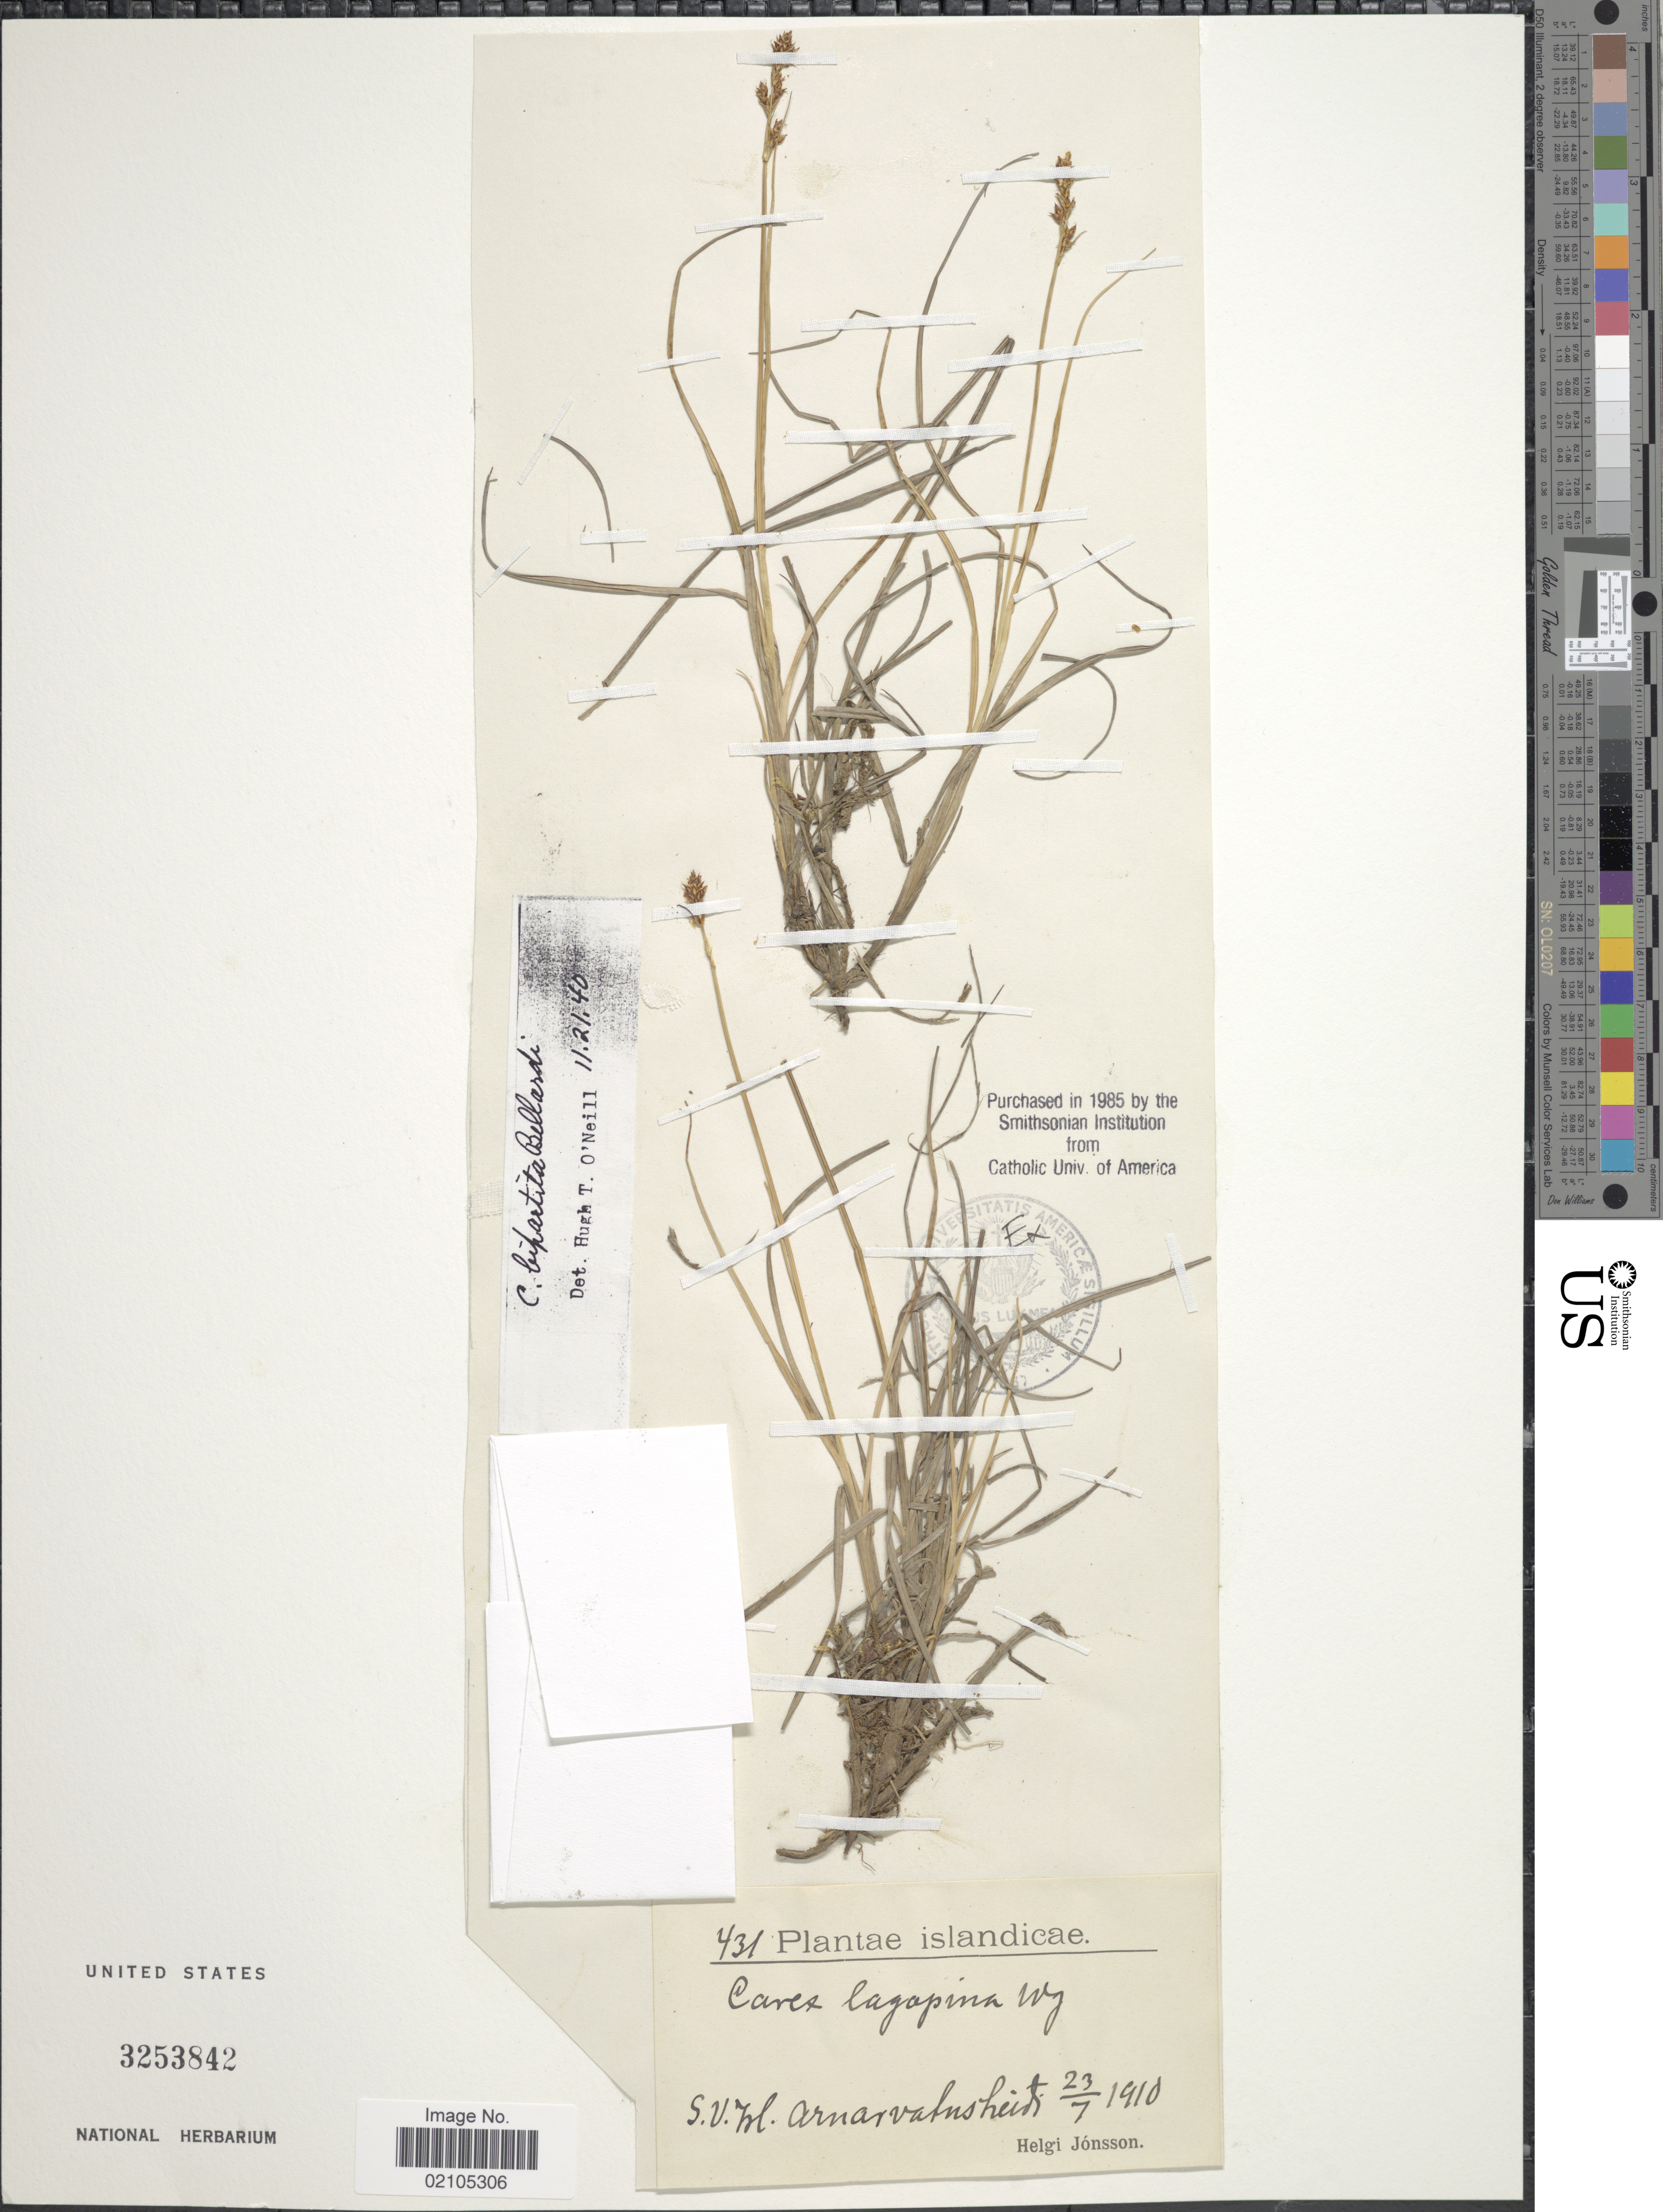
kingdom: Plantae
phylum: Tracheophyta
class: Liliopsida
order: Poales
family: Cyperaceae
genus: Carex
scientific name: Carex lachenalii subsp. lachenalii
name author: Schkuhr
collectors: H. Jónsson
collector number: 431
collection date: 1910-07-23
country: Iceland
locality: Islandicae. Arnarvatnsheidi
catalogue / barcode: US 3253842